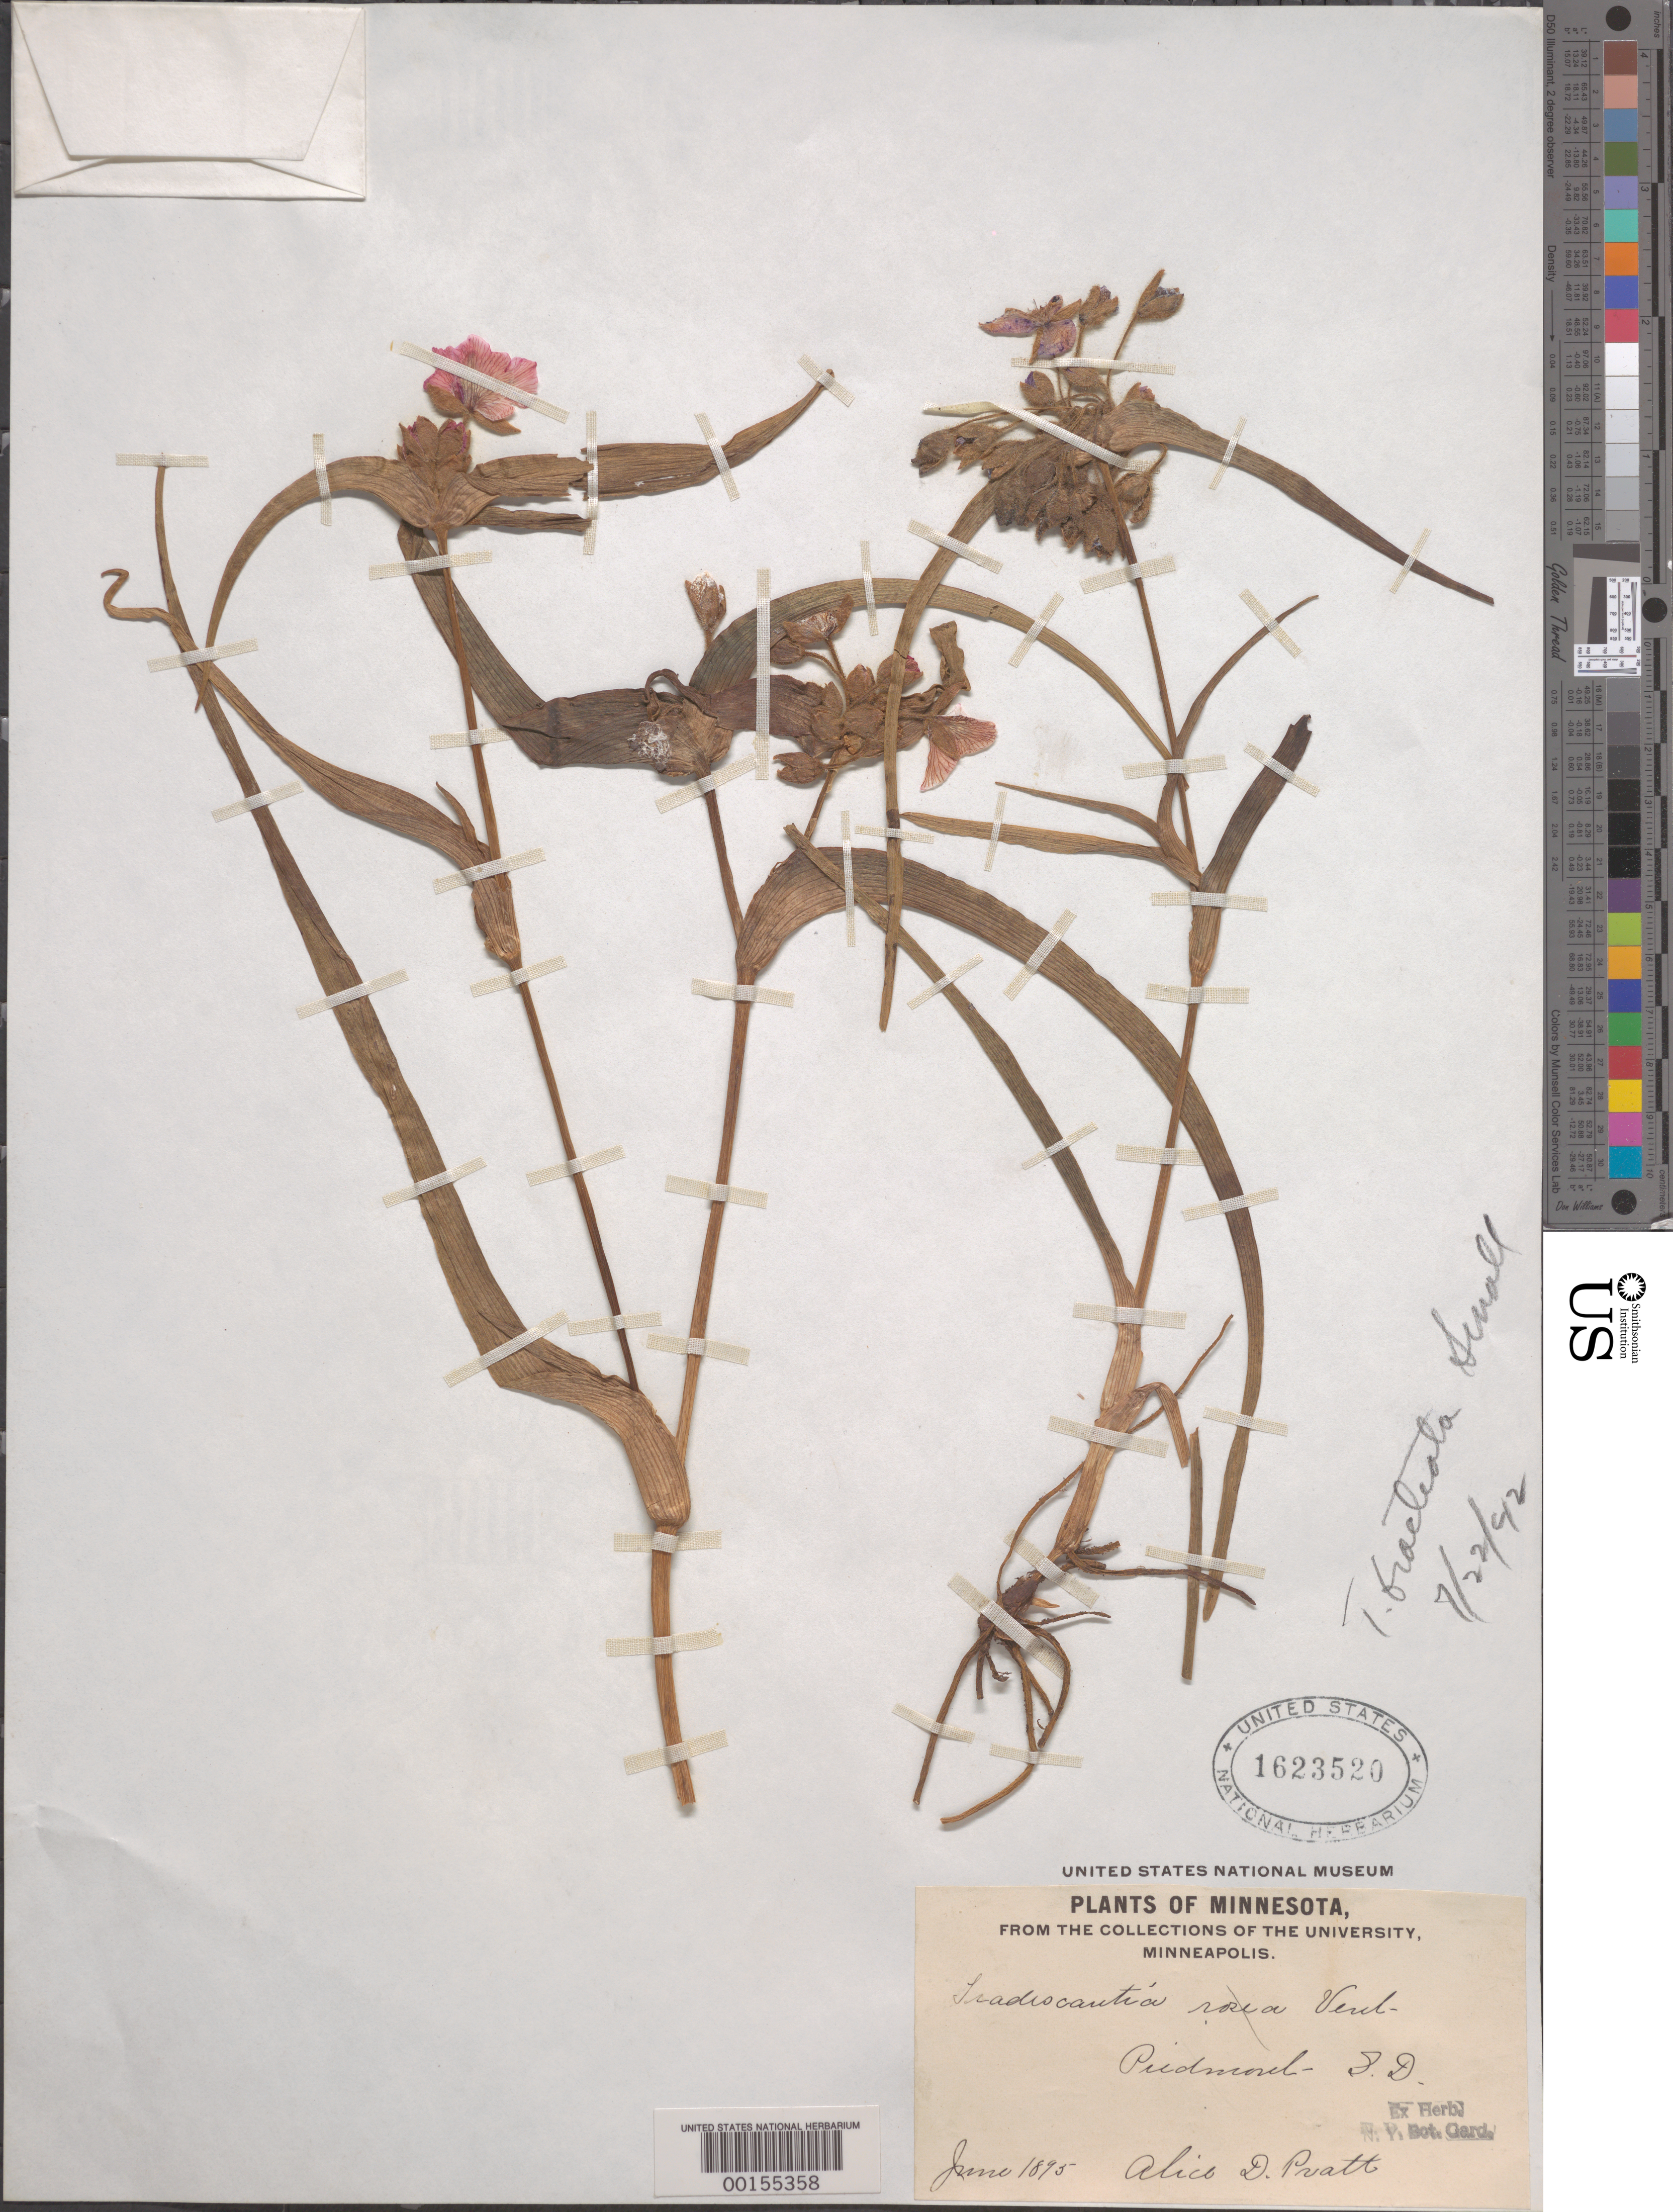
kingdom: Plantae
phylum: Tracheophyta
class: Liliopsida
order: Commelinales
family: Commelinaceae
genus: Tradescantia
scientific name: Tradescantia bracteata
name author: Small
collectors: A. Pratt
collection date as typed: Jun 1895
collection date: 1895-06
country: United States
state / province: South Dakota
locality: Piedmont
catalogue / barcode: US 1623520